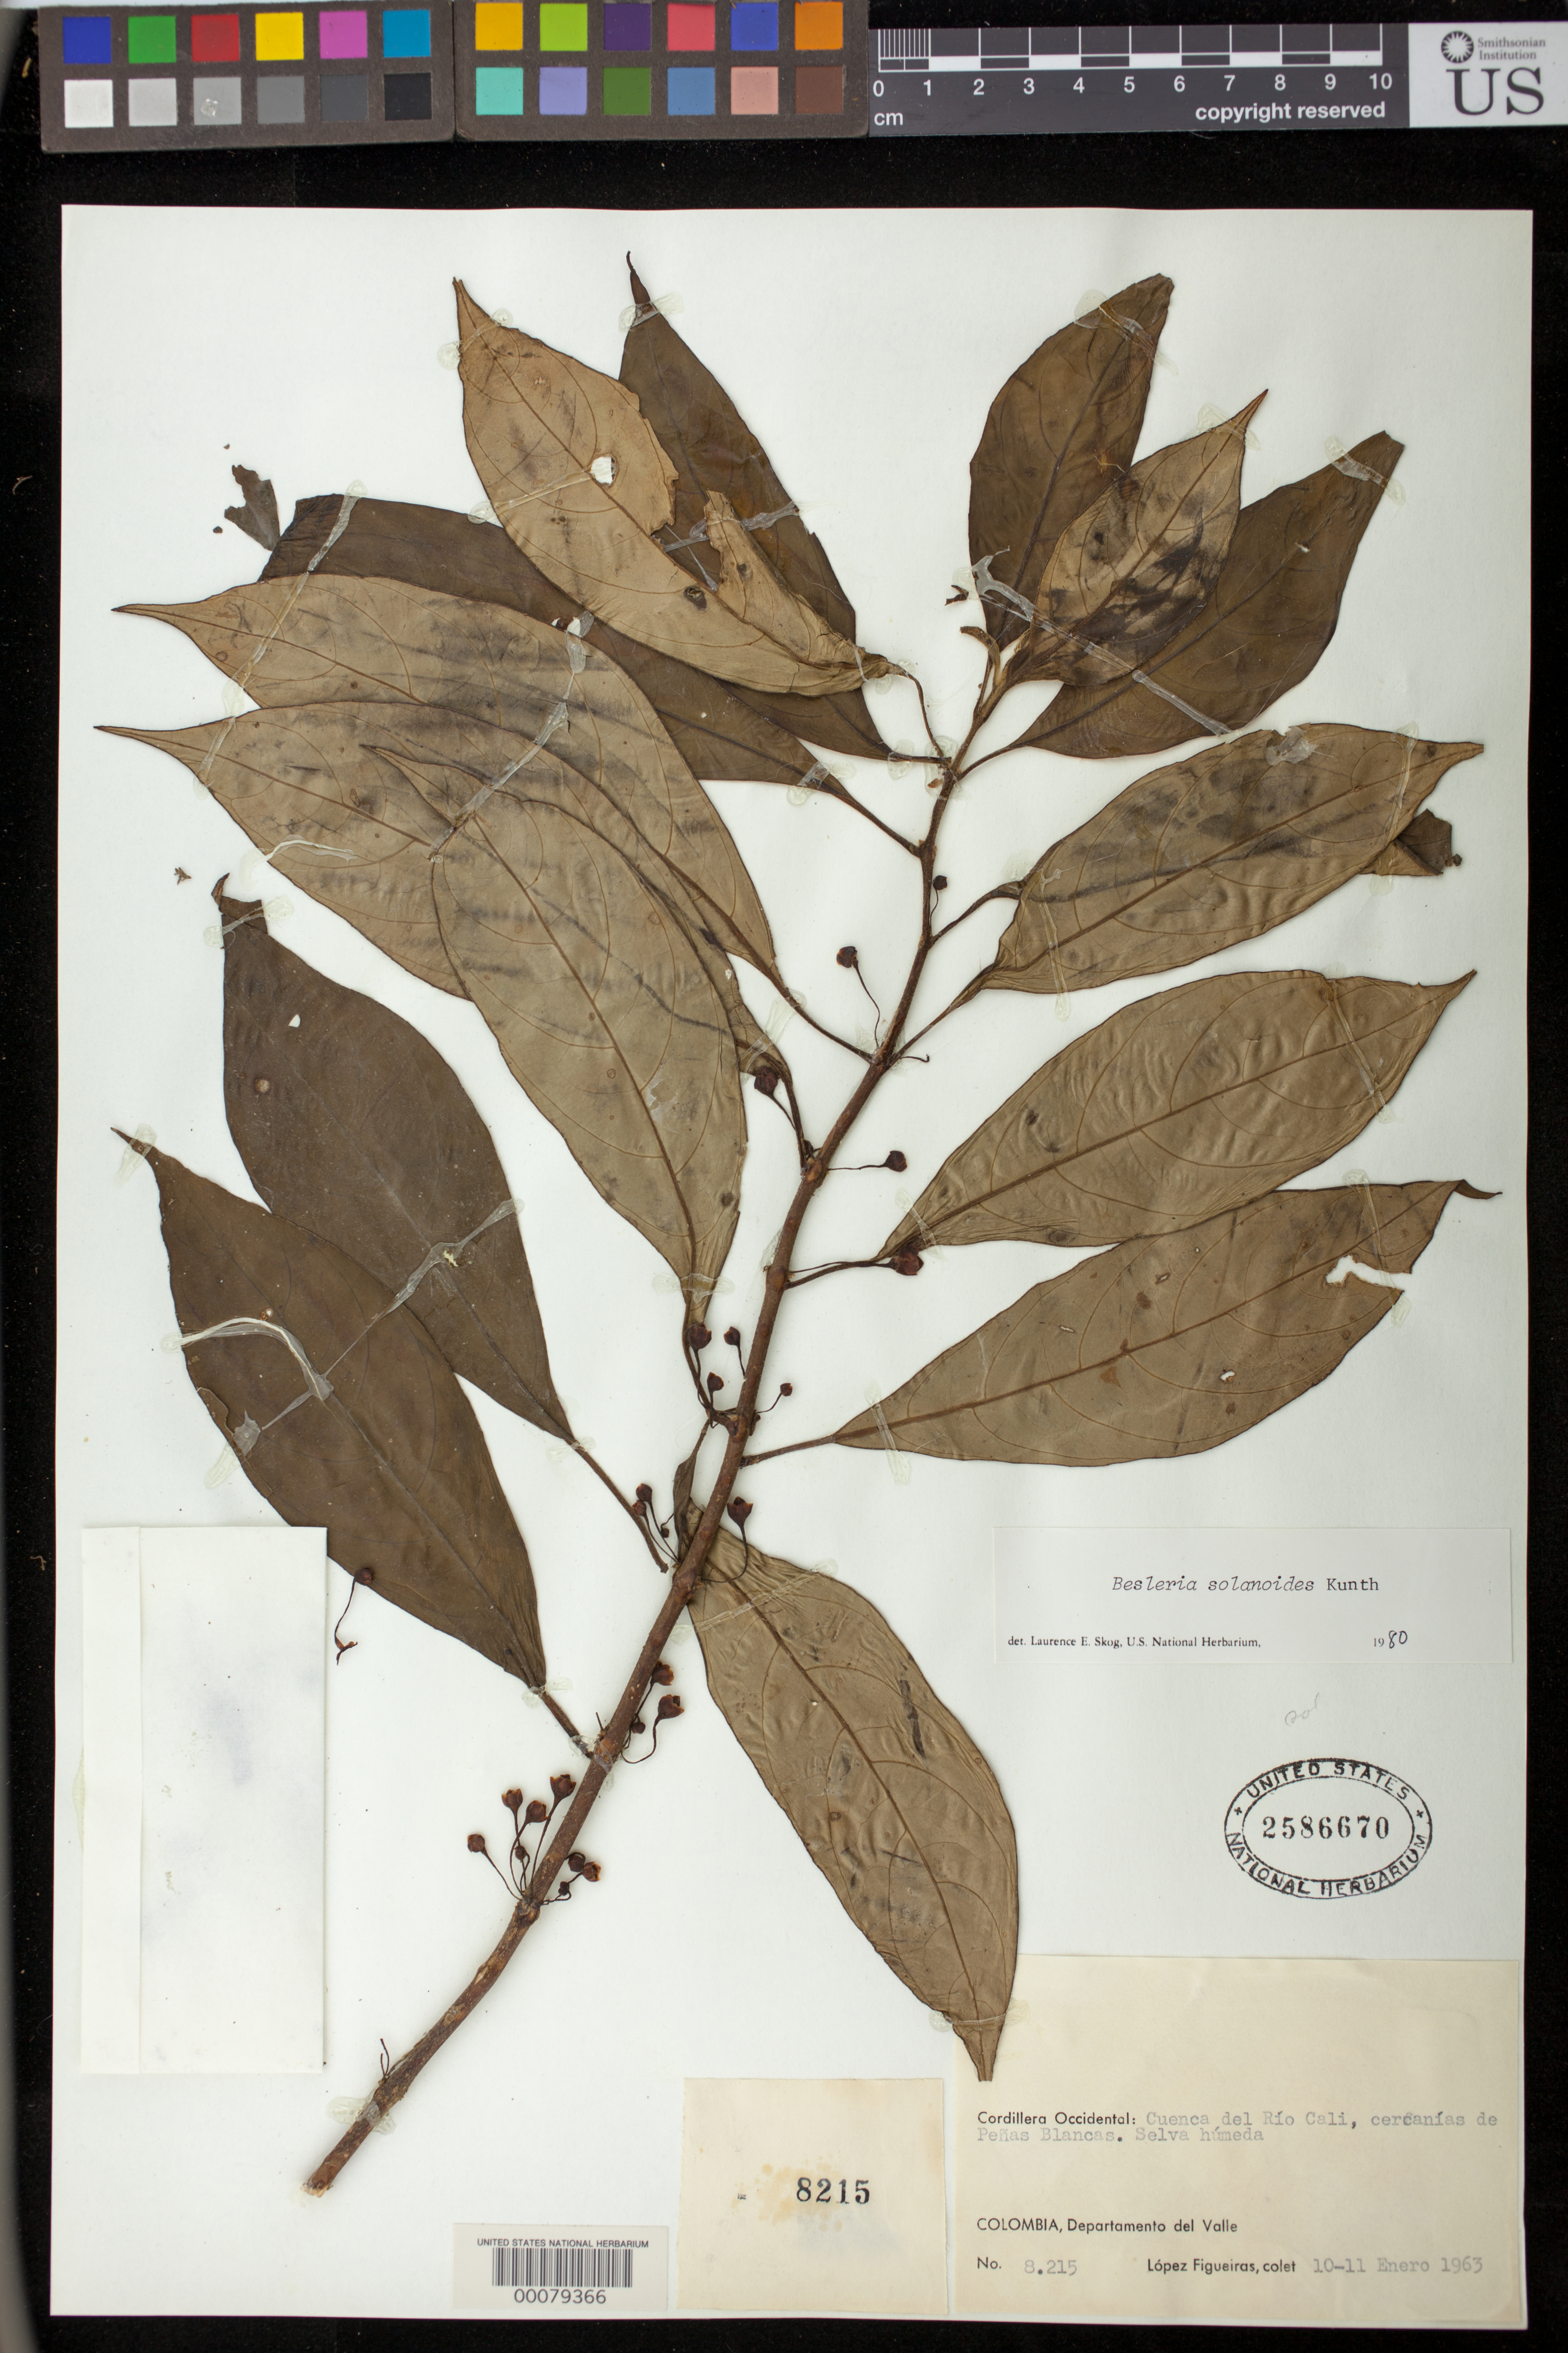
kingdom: Plantae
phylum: Tracheophyta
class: Magnoliopsida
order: Lamiales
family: Gesneriaceae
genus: Besleria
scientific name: Besleria solanoides var. solanoides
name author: Kunth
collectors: M. López Figueiras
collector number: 8215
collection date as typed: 10-11 Jan 1963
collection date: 1963-01-10/1963-01-11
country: Colombia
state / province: Valle del Cauca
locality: Cordillera Occidental, cuenca del Río Cali, cercanias de Peñas Blancas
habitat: Selva húmeda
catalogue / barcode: US 2586670